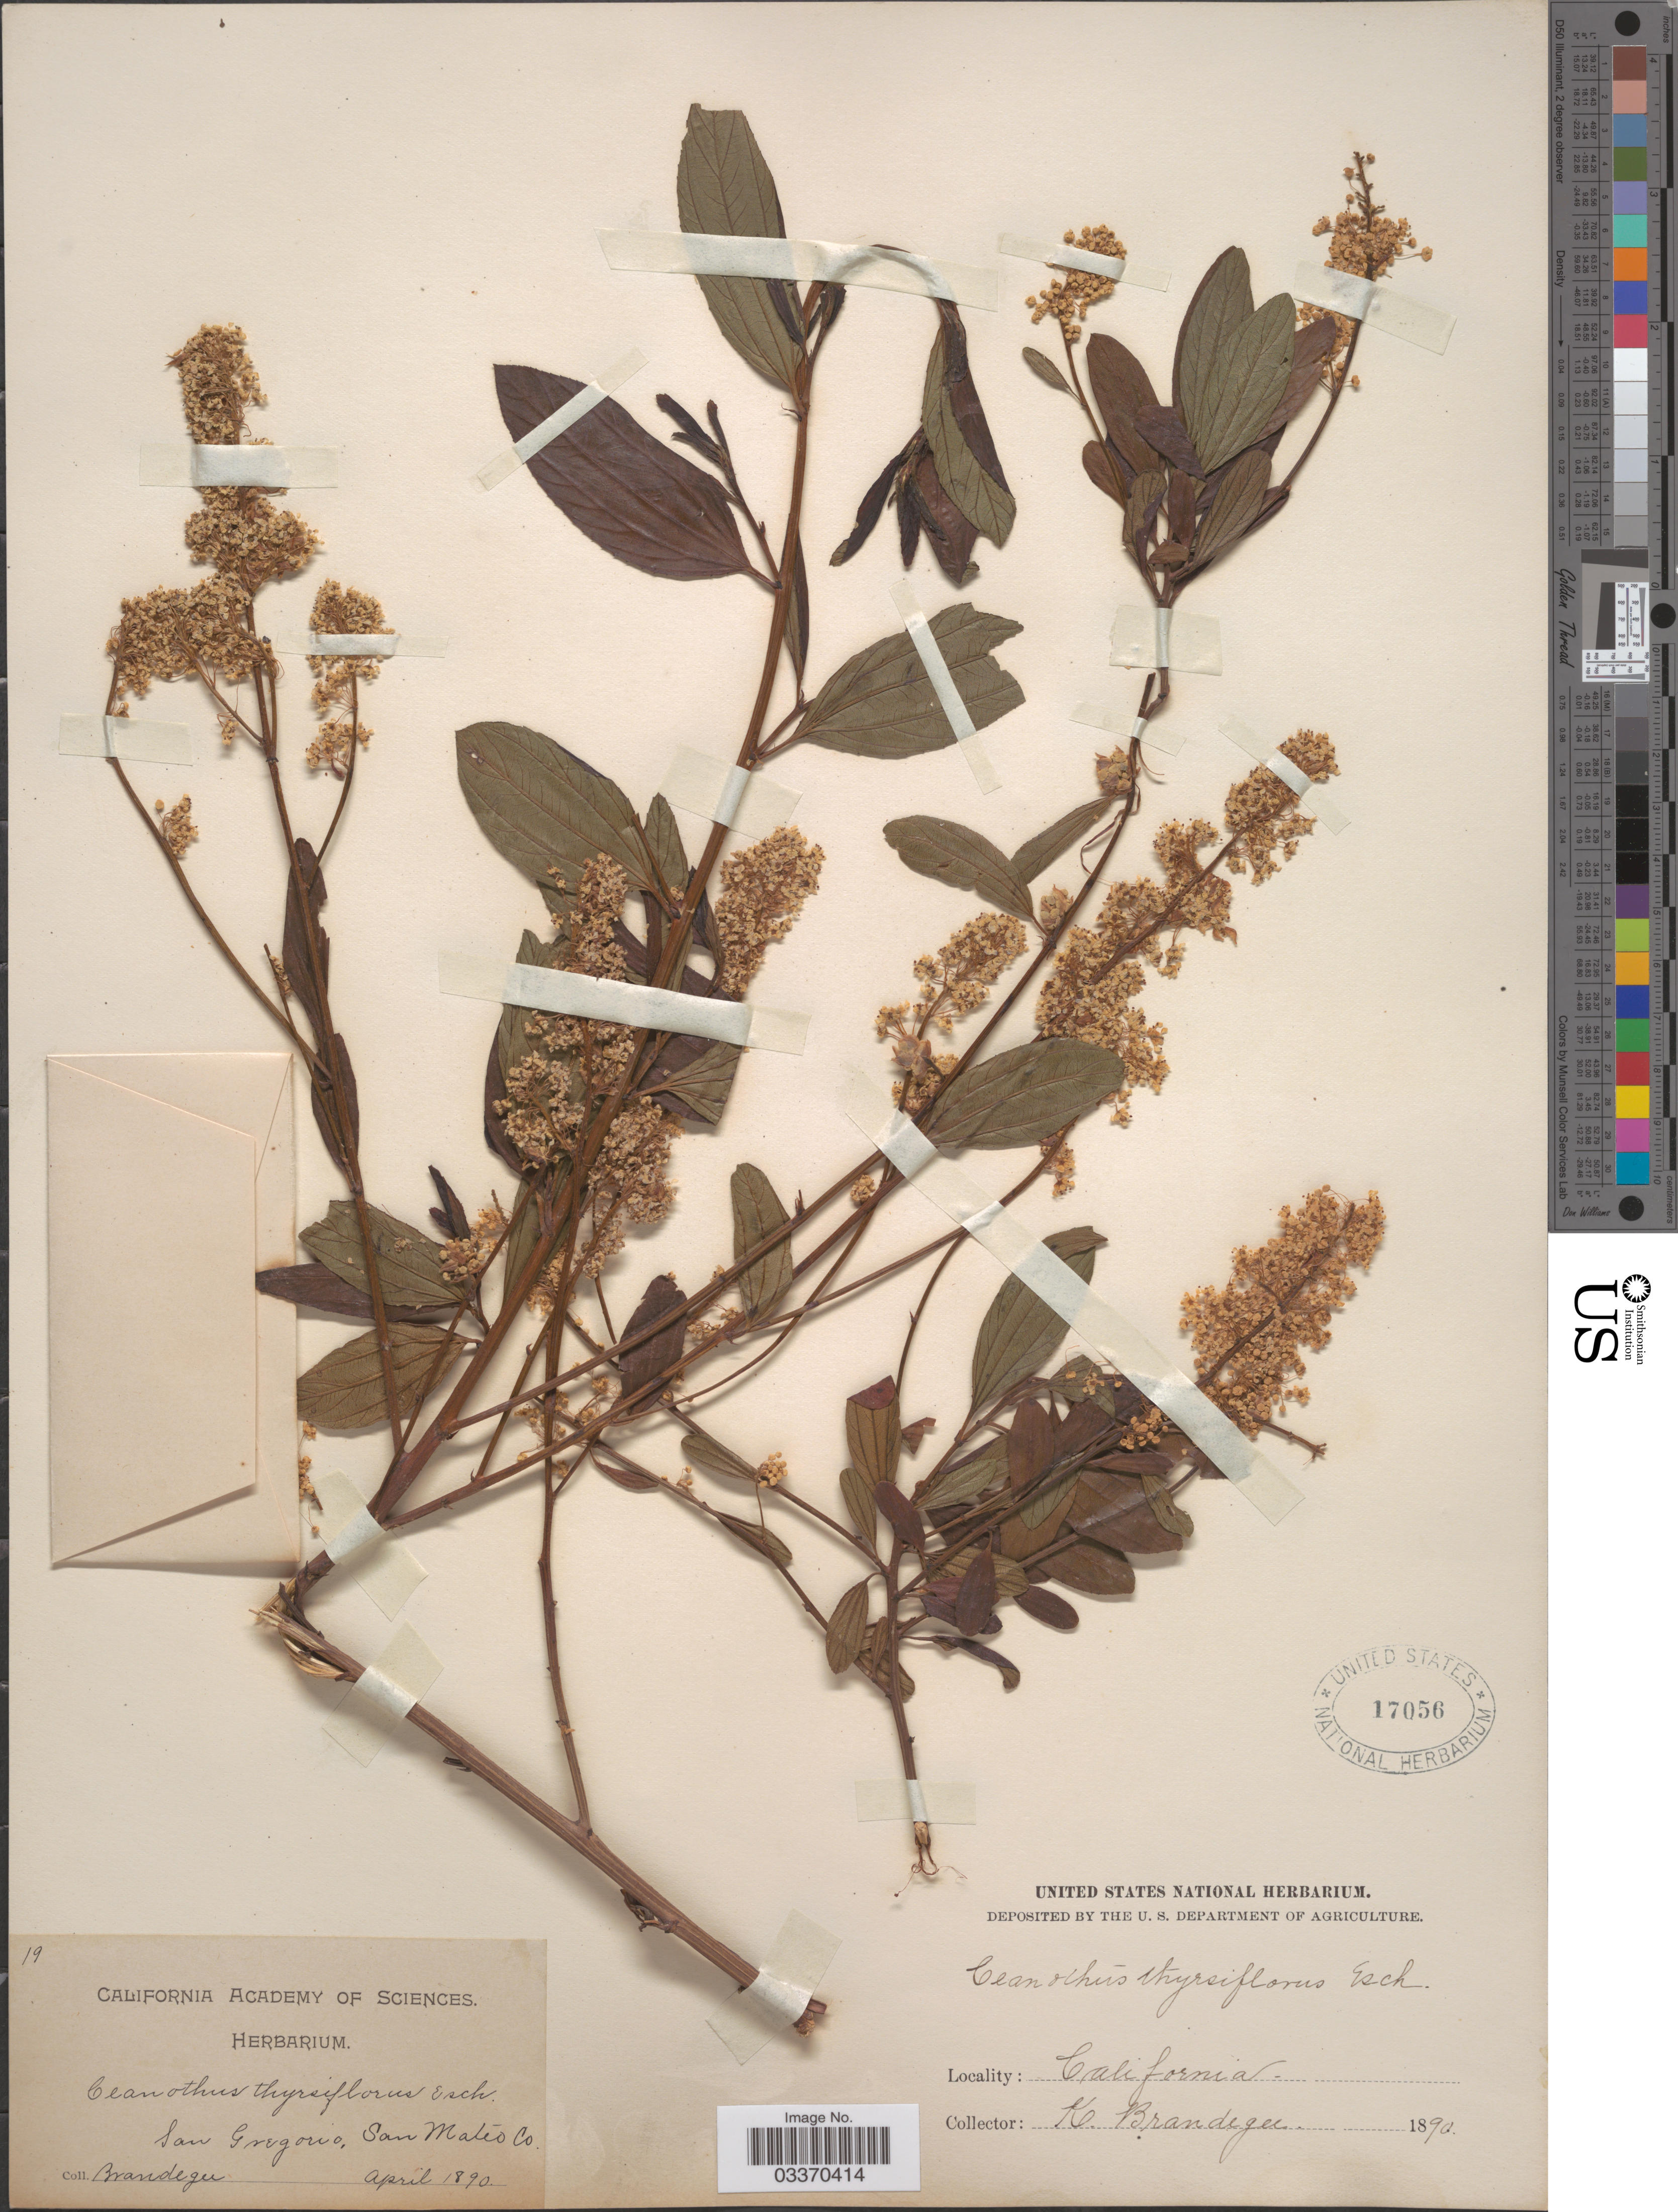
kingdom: Plantae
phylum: Tracheophyta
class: Magnoliopsida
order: Rosales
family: Rhamnaceae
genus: Ceanothus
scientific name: Ceanothus thyrsiflorus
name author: Eschsch.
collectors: K. Brandegee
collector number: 19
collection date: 1890-04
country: United States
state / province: California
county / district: San Mateo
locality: San Gregorio, San Mateo Co.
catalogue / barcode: US 17056